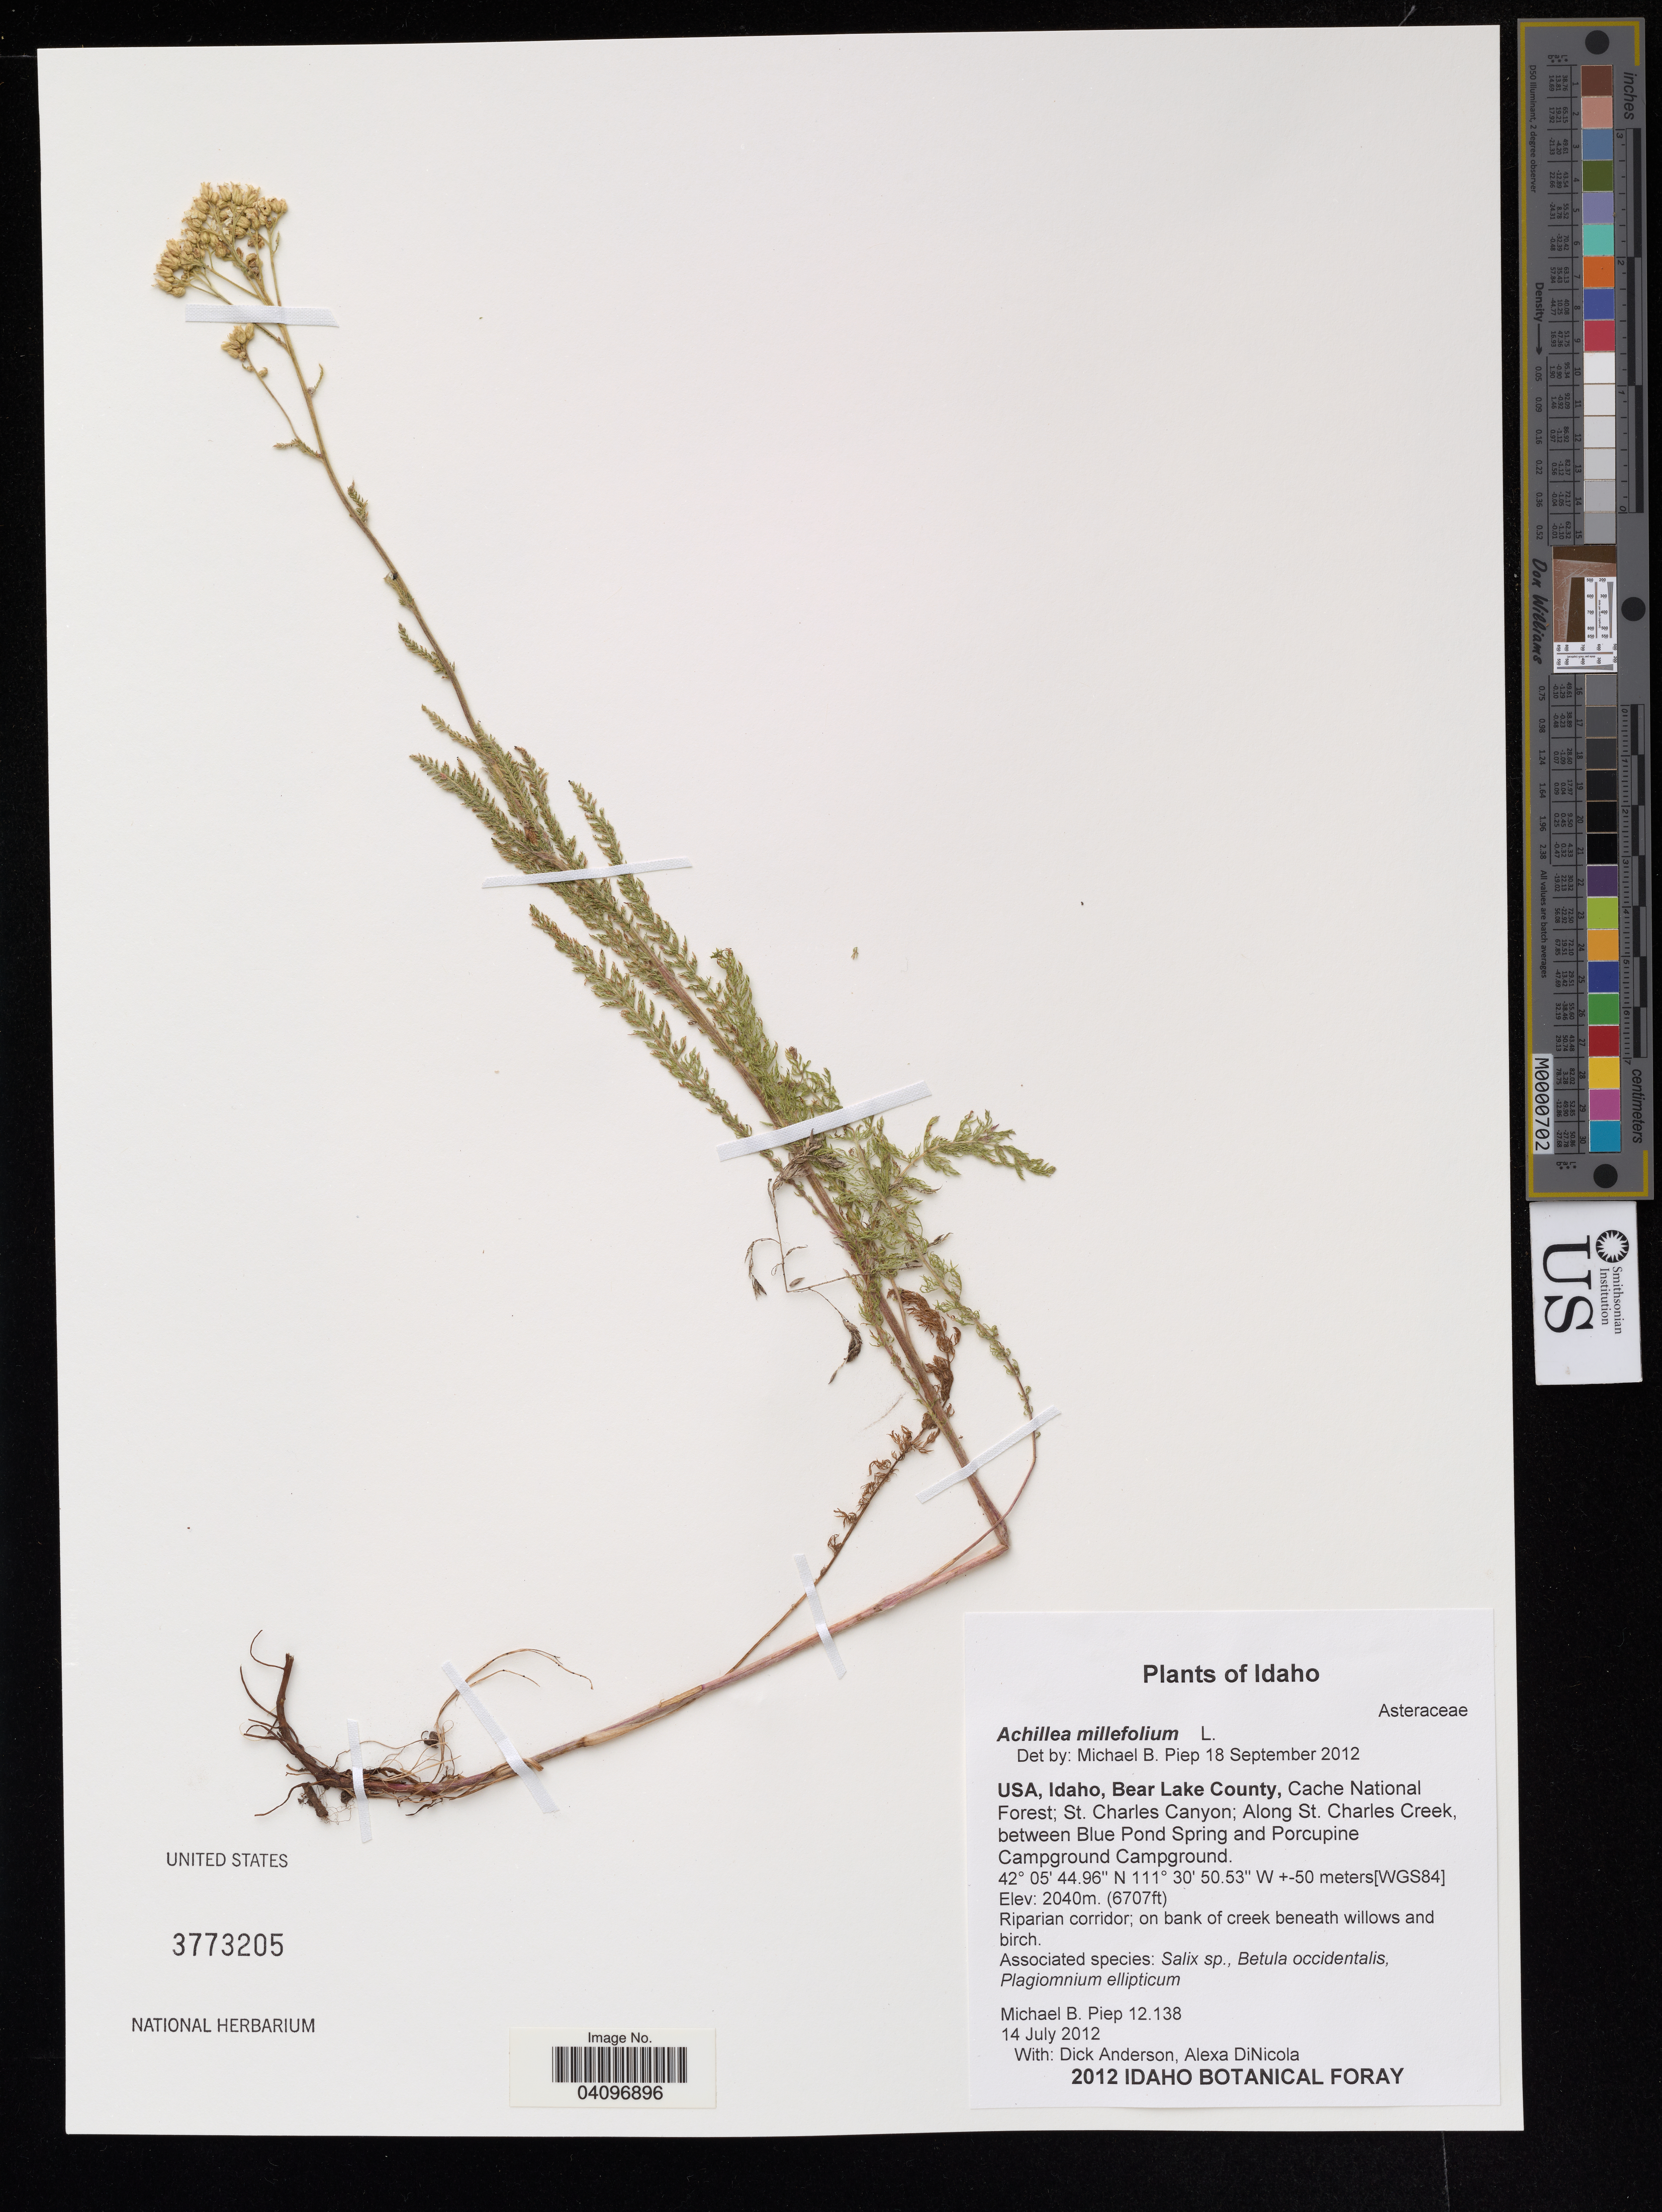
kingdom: Plantae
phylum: Tracheophyta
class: Magnoliopsida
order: Asterales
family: Asteraceae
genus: Achillea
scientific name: Achillea millefolium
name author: L.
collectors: M. Piep, D. Anderson & A. DiNicola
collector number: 12.138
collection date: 2012-07-14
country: United States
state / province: Idaho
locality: Bear Lake County, Cache National Forest; St. Charles Canyon; Along St. Charles Creek, between Blue Pond Spring and Porcupine Campground Campground.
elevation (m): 2040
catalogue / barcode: US 3773205